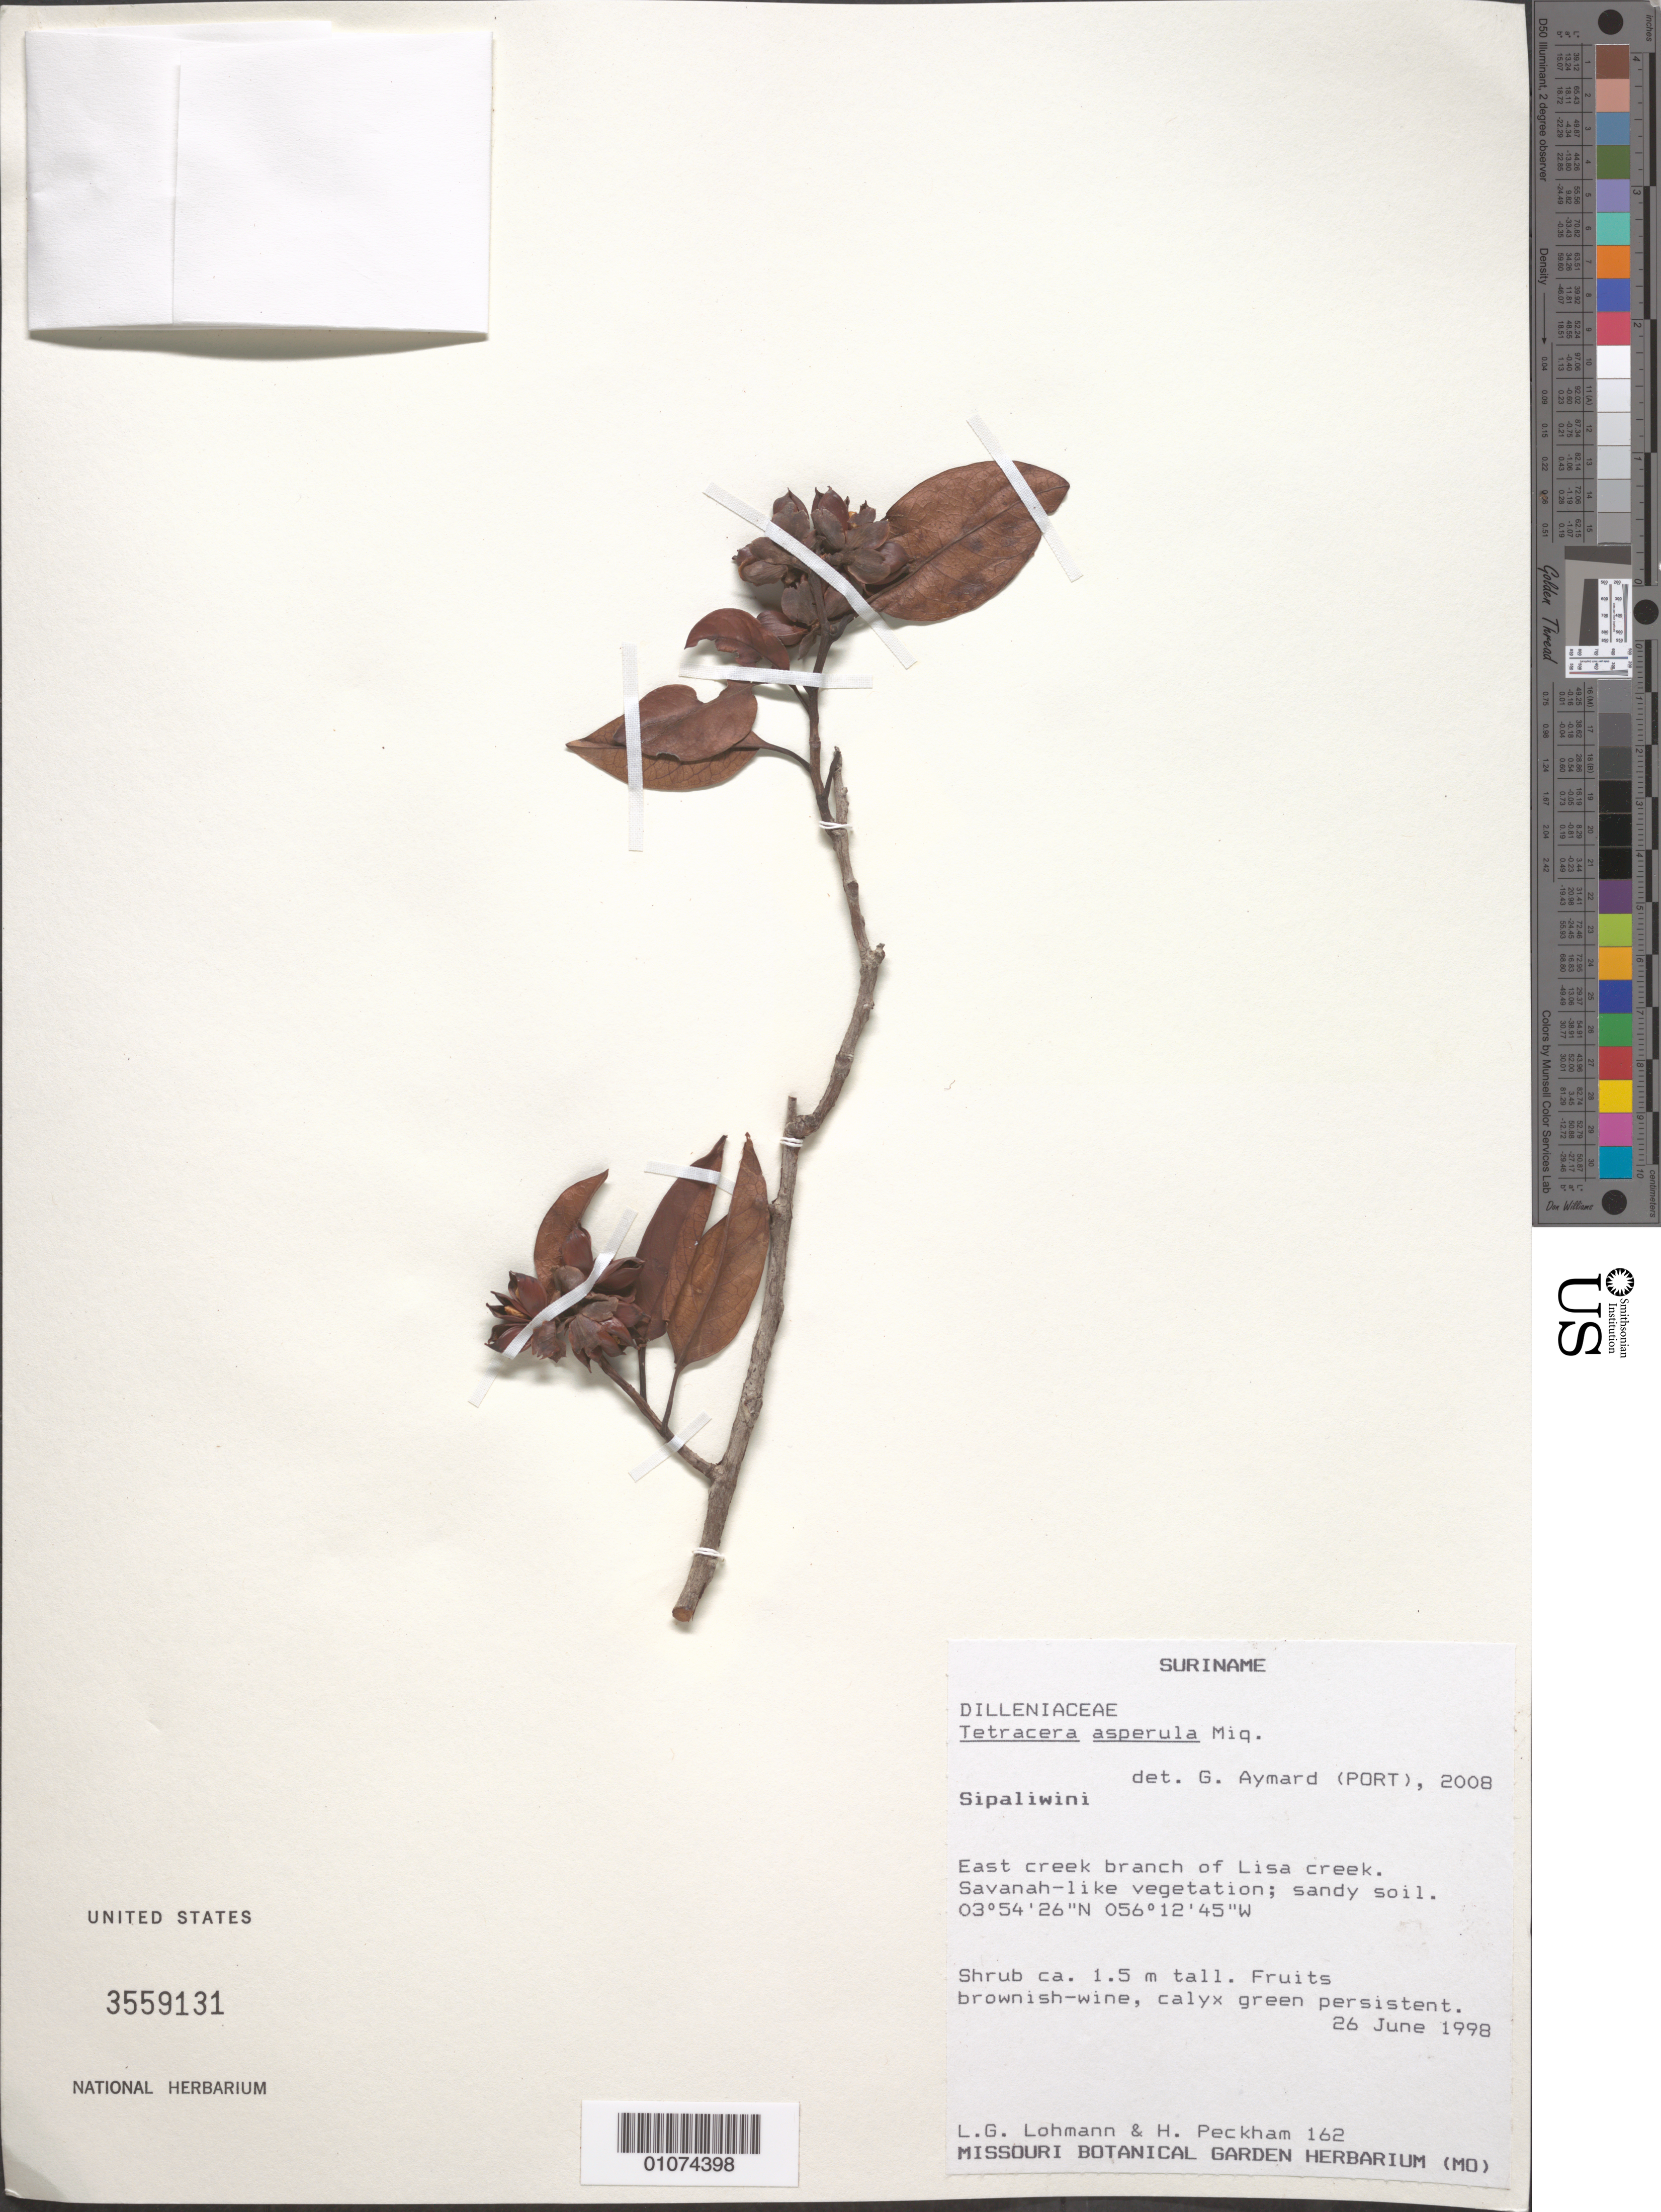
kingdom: Plantae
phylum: Tracheophyta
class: Magnoliopsida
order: Dilleniales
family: Dilleniaceae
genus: Tetracera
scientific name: Tetracera asperula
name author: Miq.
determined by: Aymard C., G. A., (PORT), Univ. Nac. Exp. de los Llanos Ezequiel Zamora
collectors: L. G. Lohmann & H. Peckham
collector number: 162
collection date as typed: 26-Jun-98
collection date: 1998-06-26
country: Suriname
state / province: Sipaliwini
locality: East creek branch of Lisa creek.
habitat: Savanah-like vegetation; sandy soil.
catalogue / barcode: US 3559131